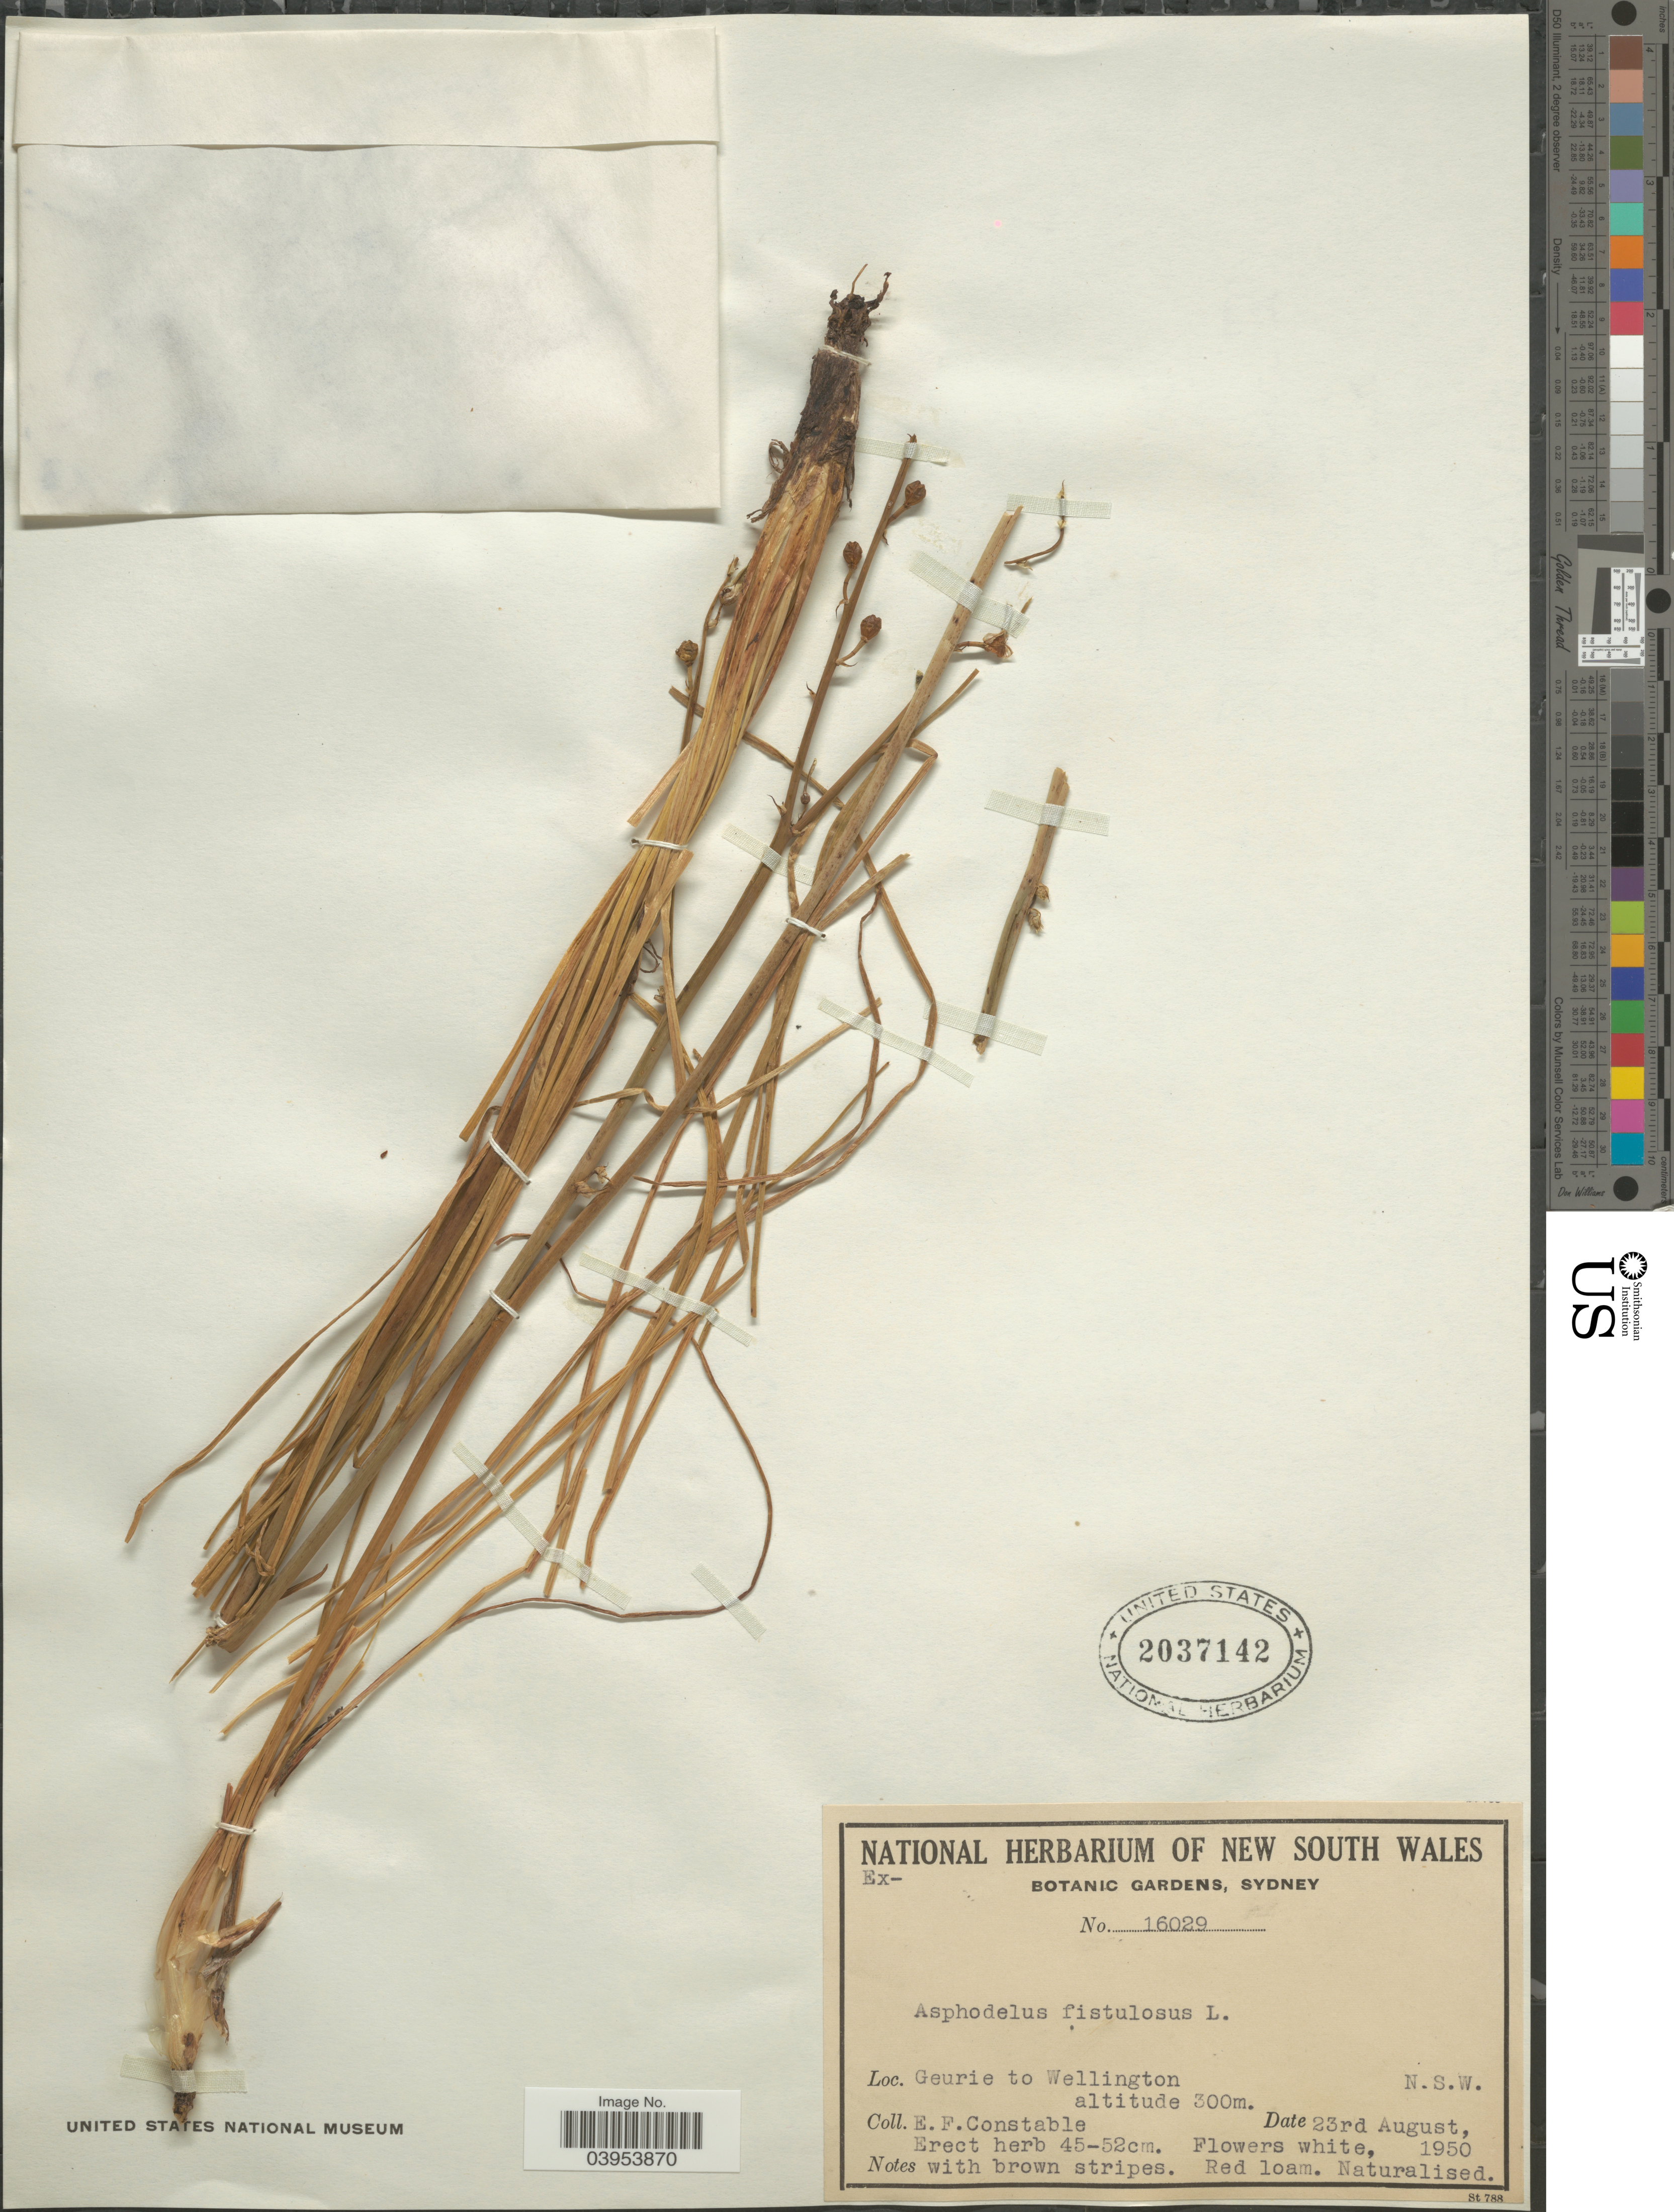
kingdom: Plantae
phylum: Tracheophyta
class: Liliopsida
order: Asparagales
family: Asphodelaceae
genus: Asphodelus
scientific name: Asphodelus fistulosus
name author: L.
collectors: E. F. Constable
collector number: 16029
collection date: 1950-08-23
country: Australia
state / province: New South Wales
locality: Geurie to Wellington.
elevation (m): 300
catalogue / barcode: US 2037142